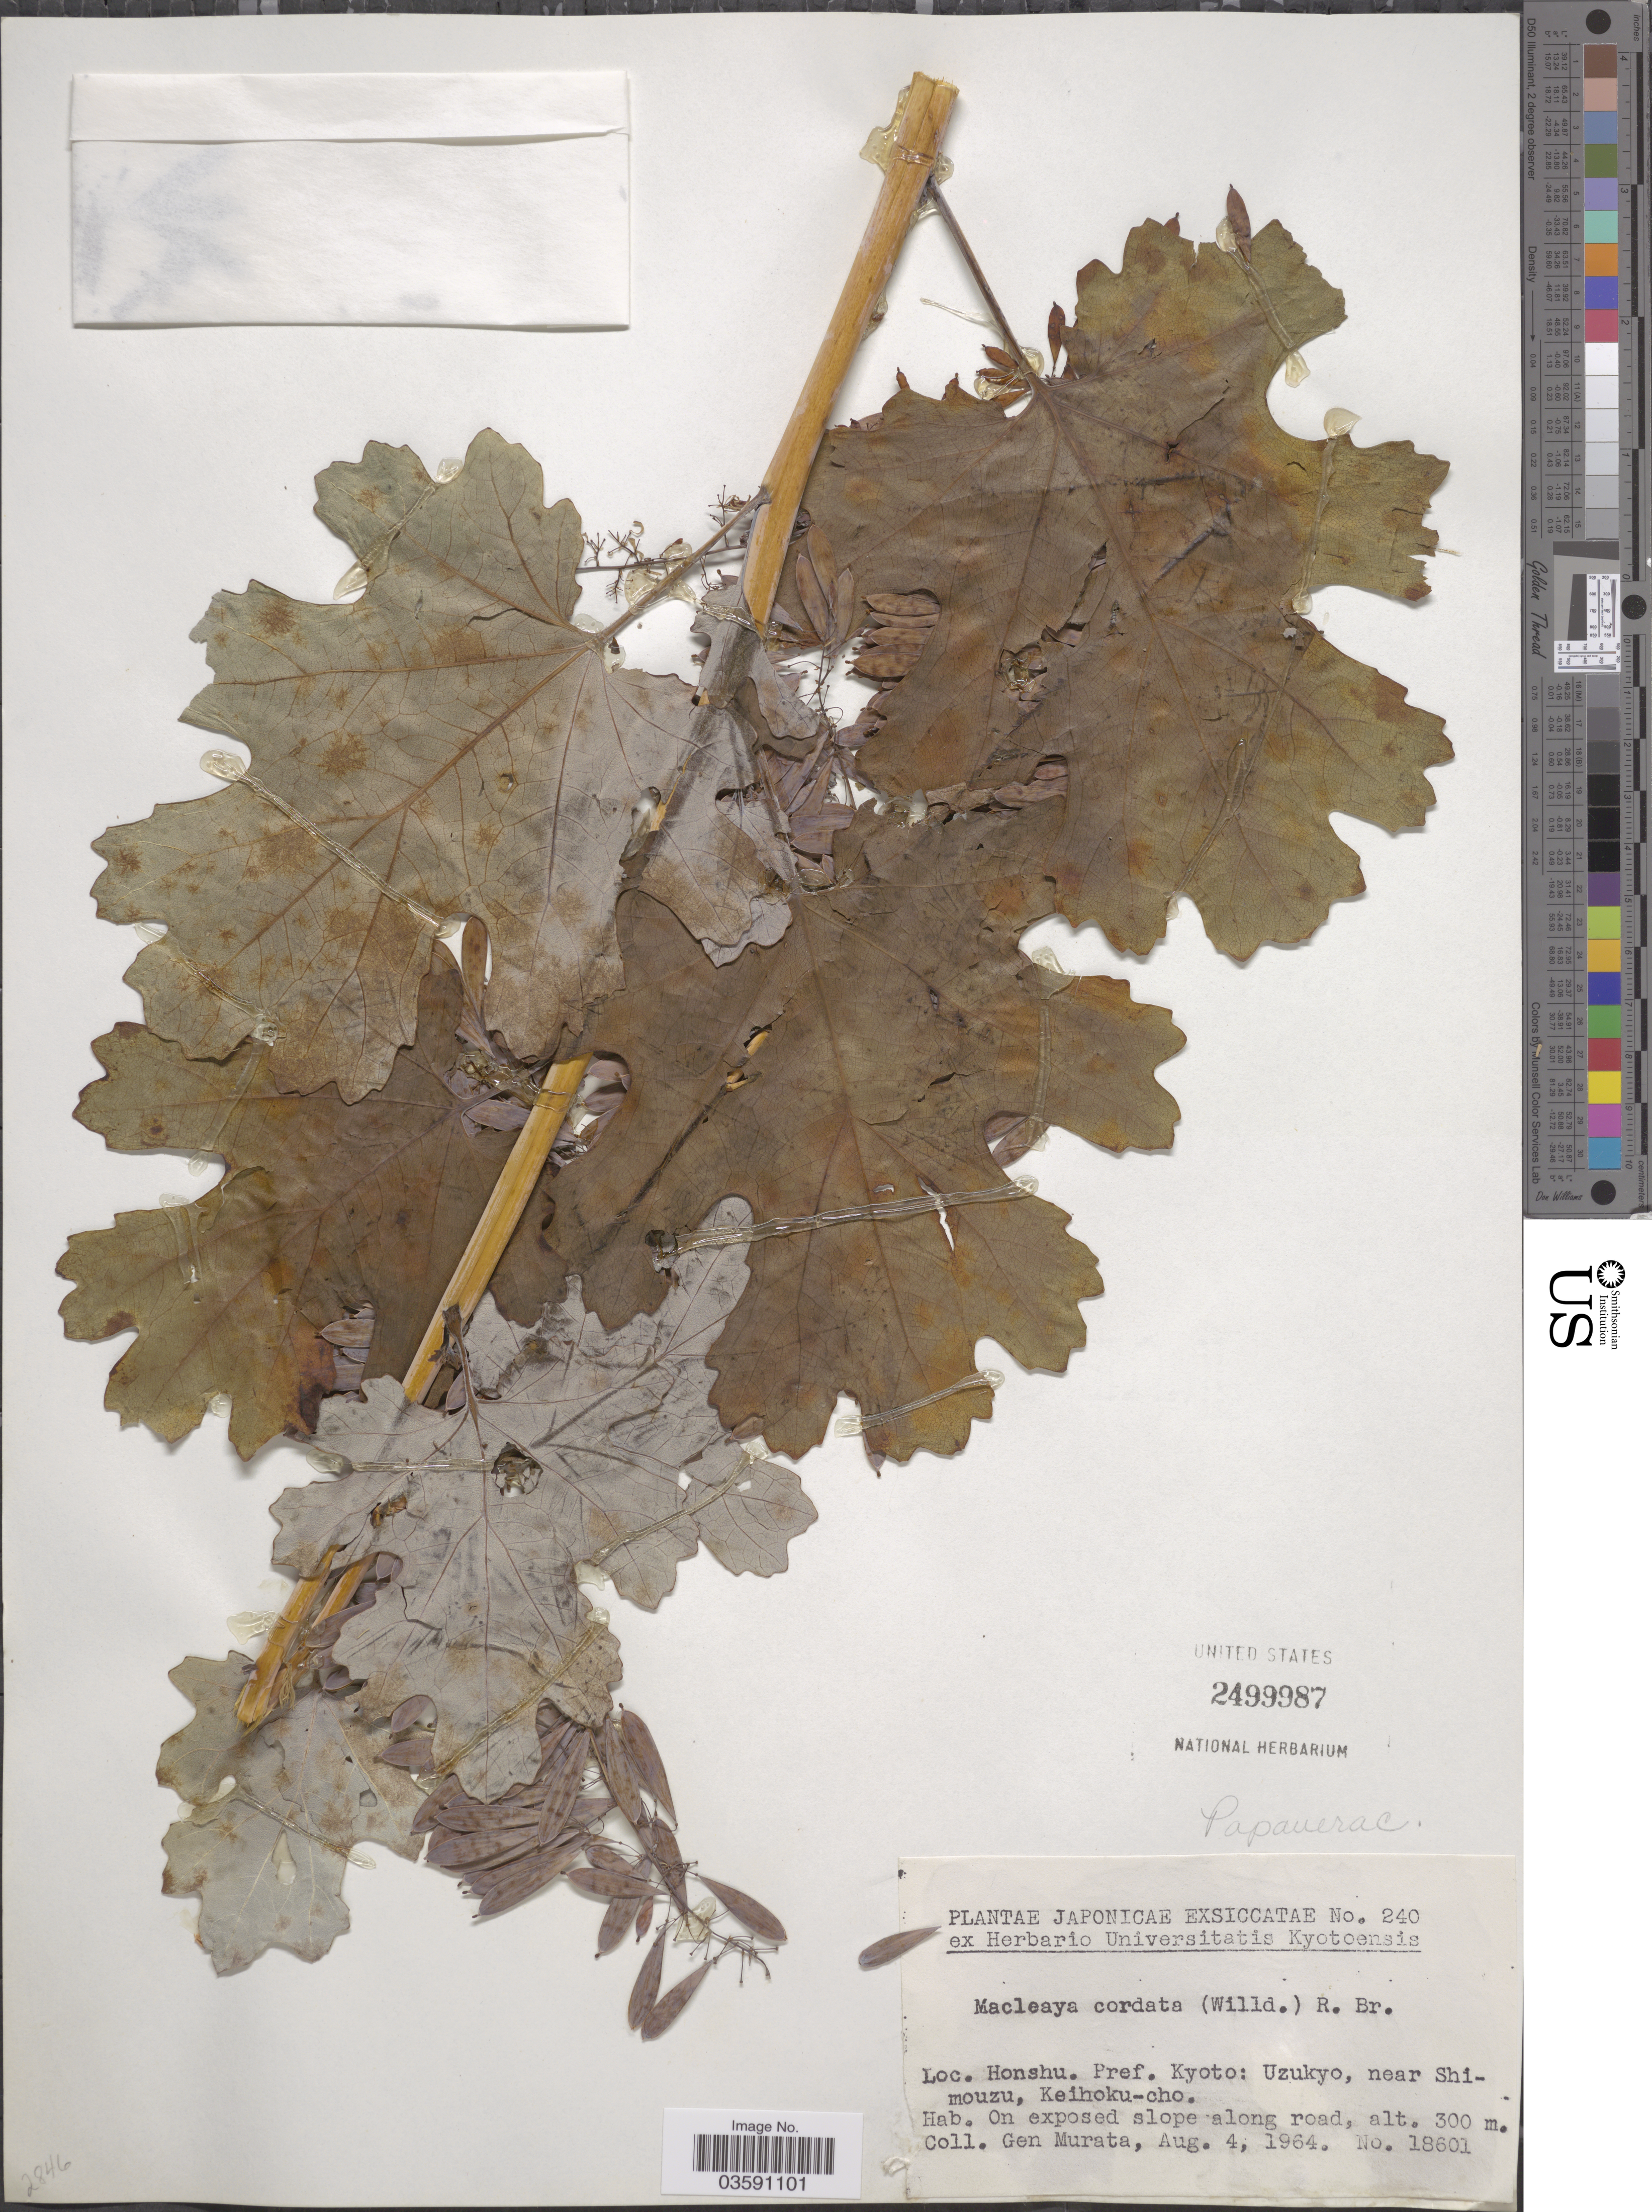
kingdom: Plantae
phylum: Tracheophyta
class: Magnoliopsida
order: Ranunculales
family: Papaveraceae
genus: Macleaya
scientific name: Macleaya cordata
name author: (Willd.) R. Br.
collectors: G. Murata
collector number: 18601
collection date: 1964-08-04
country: Japan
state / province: Kyoto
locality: Honshu. Pref. Kyoto: Uzukyo, near Shimouzu, Keihoku-cho.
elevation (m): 300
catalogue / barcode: US 2499987